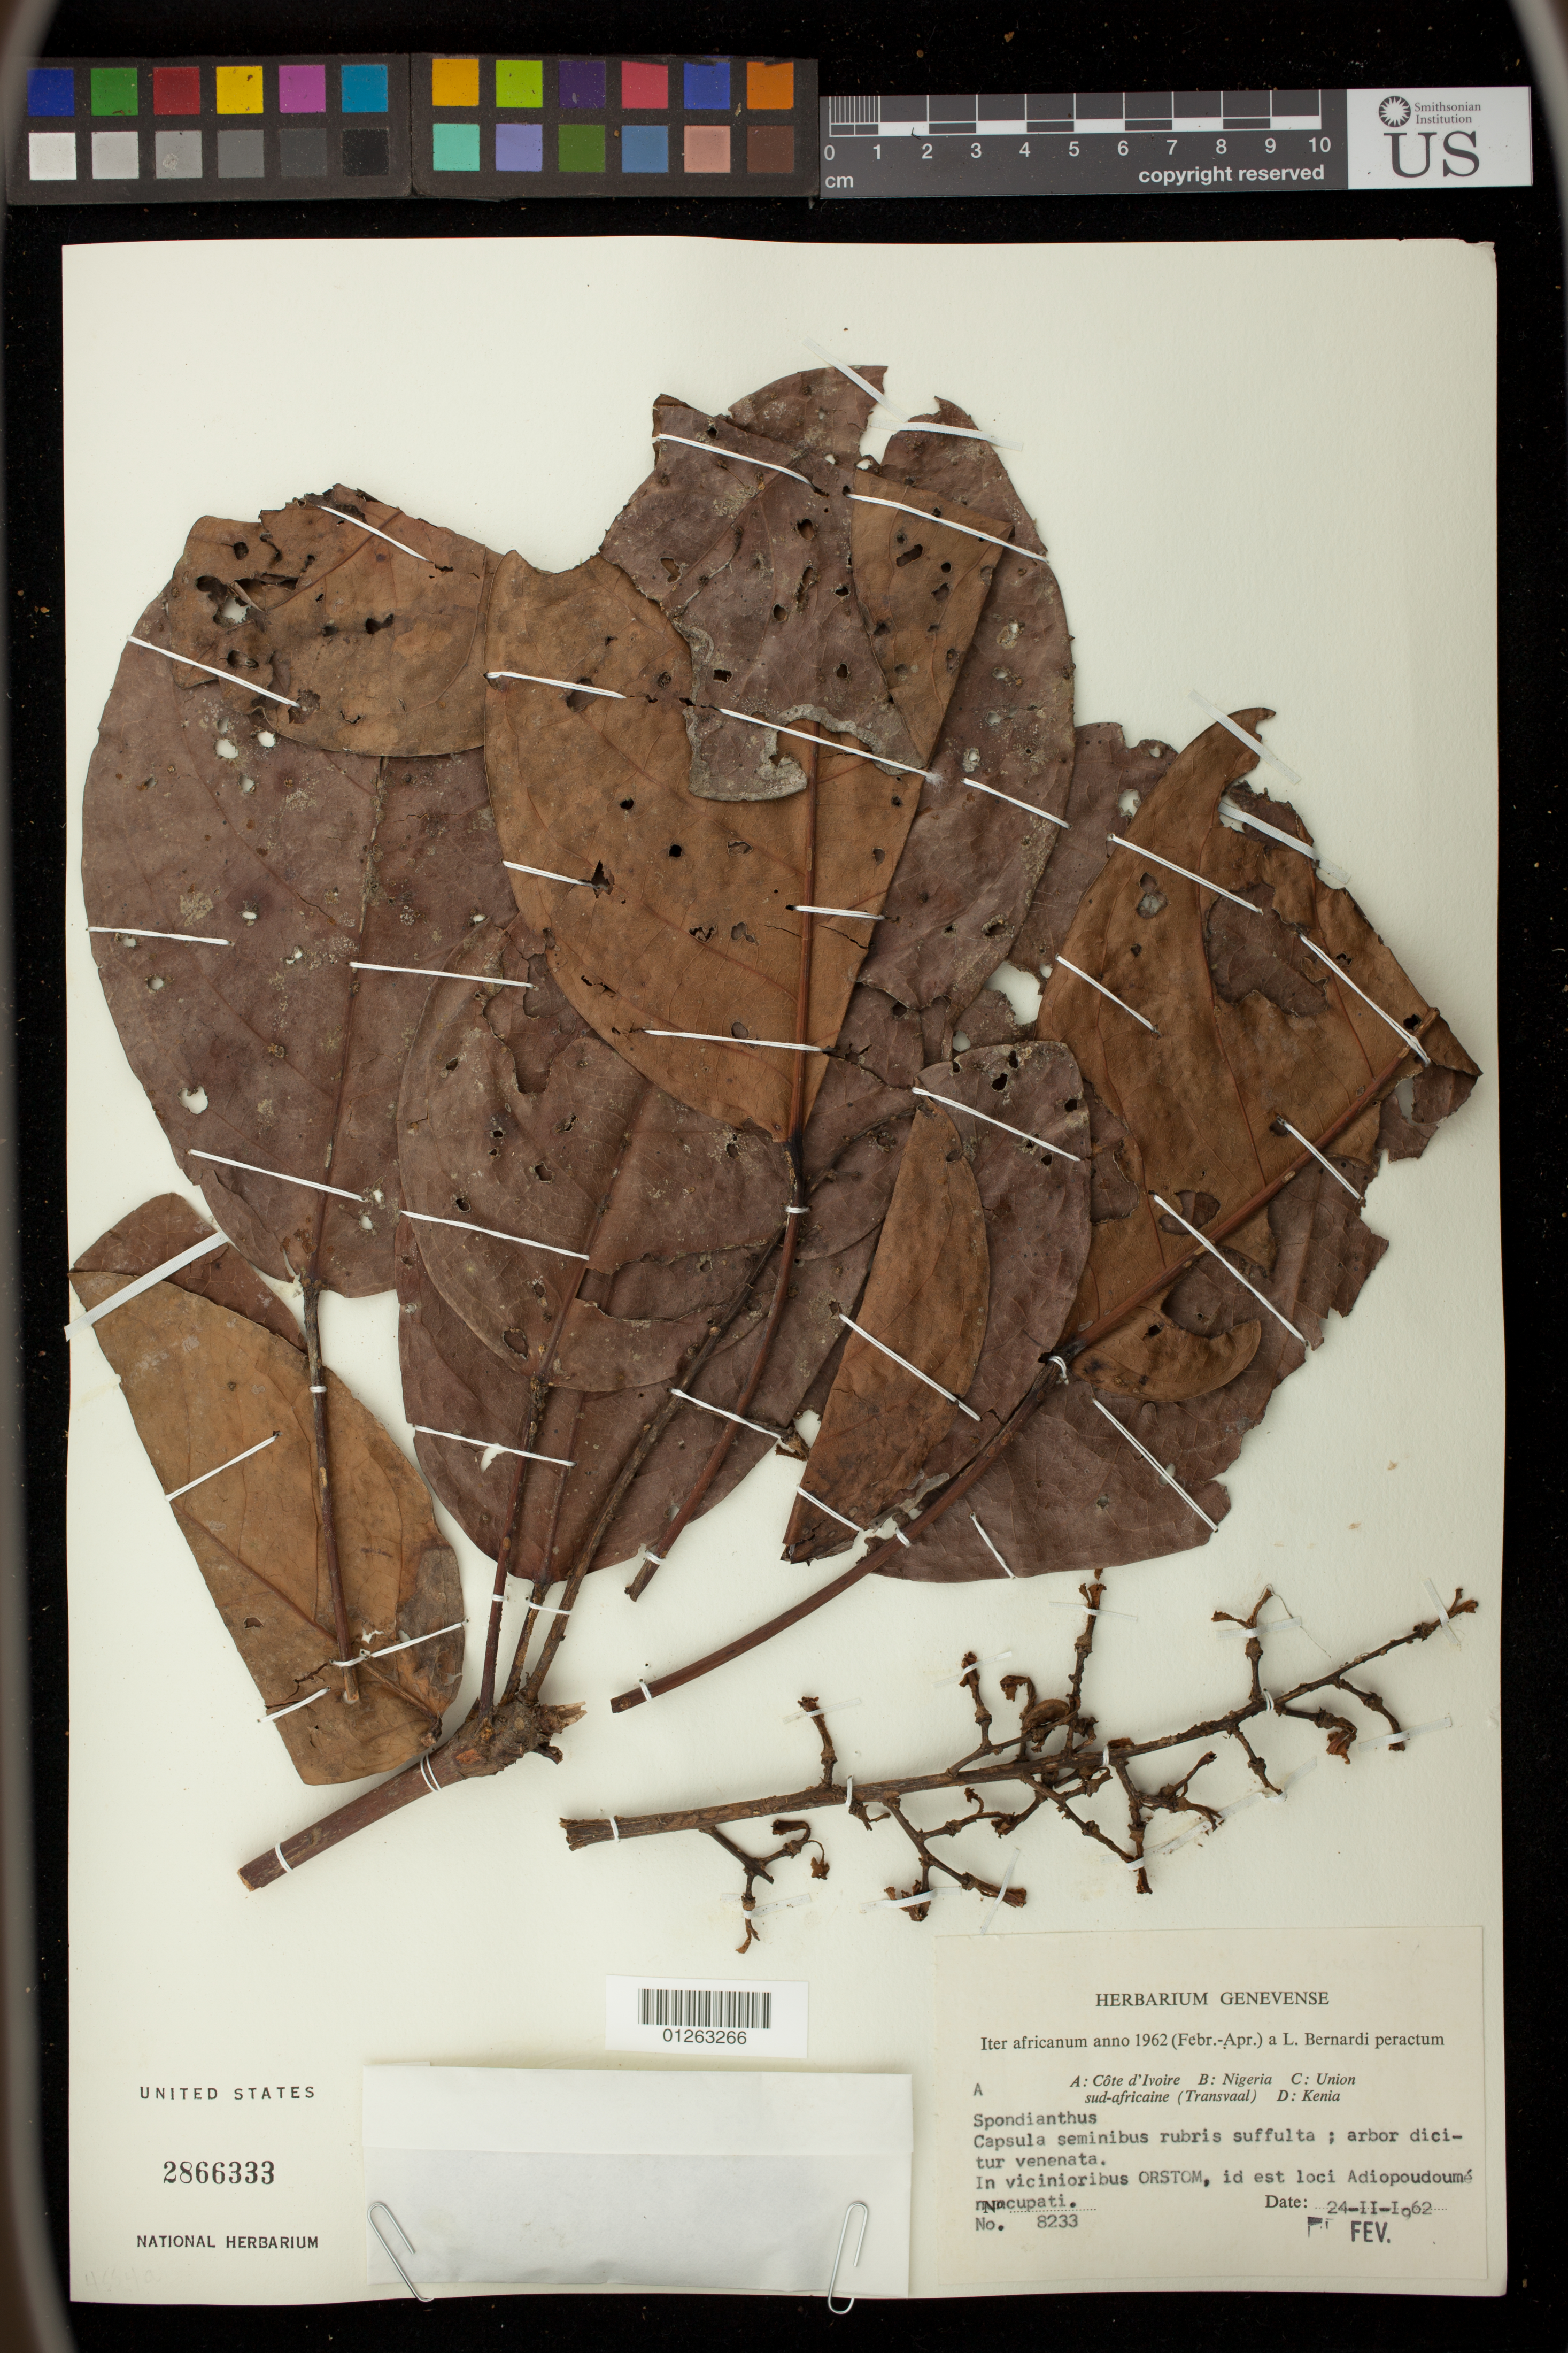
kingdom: Plantae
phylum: Tracheophyta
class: Magnoliopsida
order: Malpighiales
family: Phyllanthaceae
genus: Spondianthus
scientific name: Spondianthus sp.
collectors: L. Bernardi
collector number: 8233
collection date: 1968-02-24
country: Senegal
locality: In vicinioribus ORSTOM, id est loci Adiopoudoume nuncupati.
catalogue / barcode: US 2866333